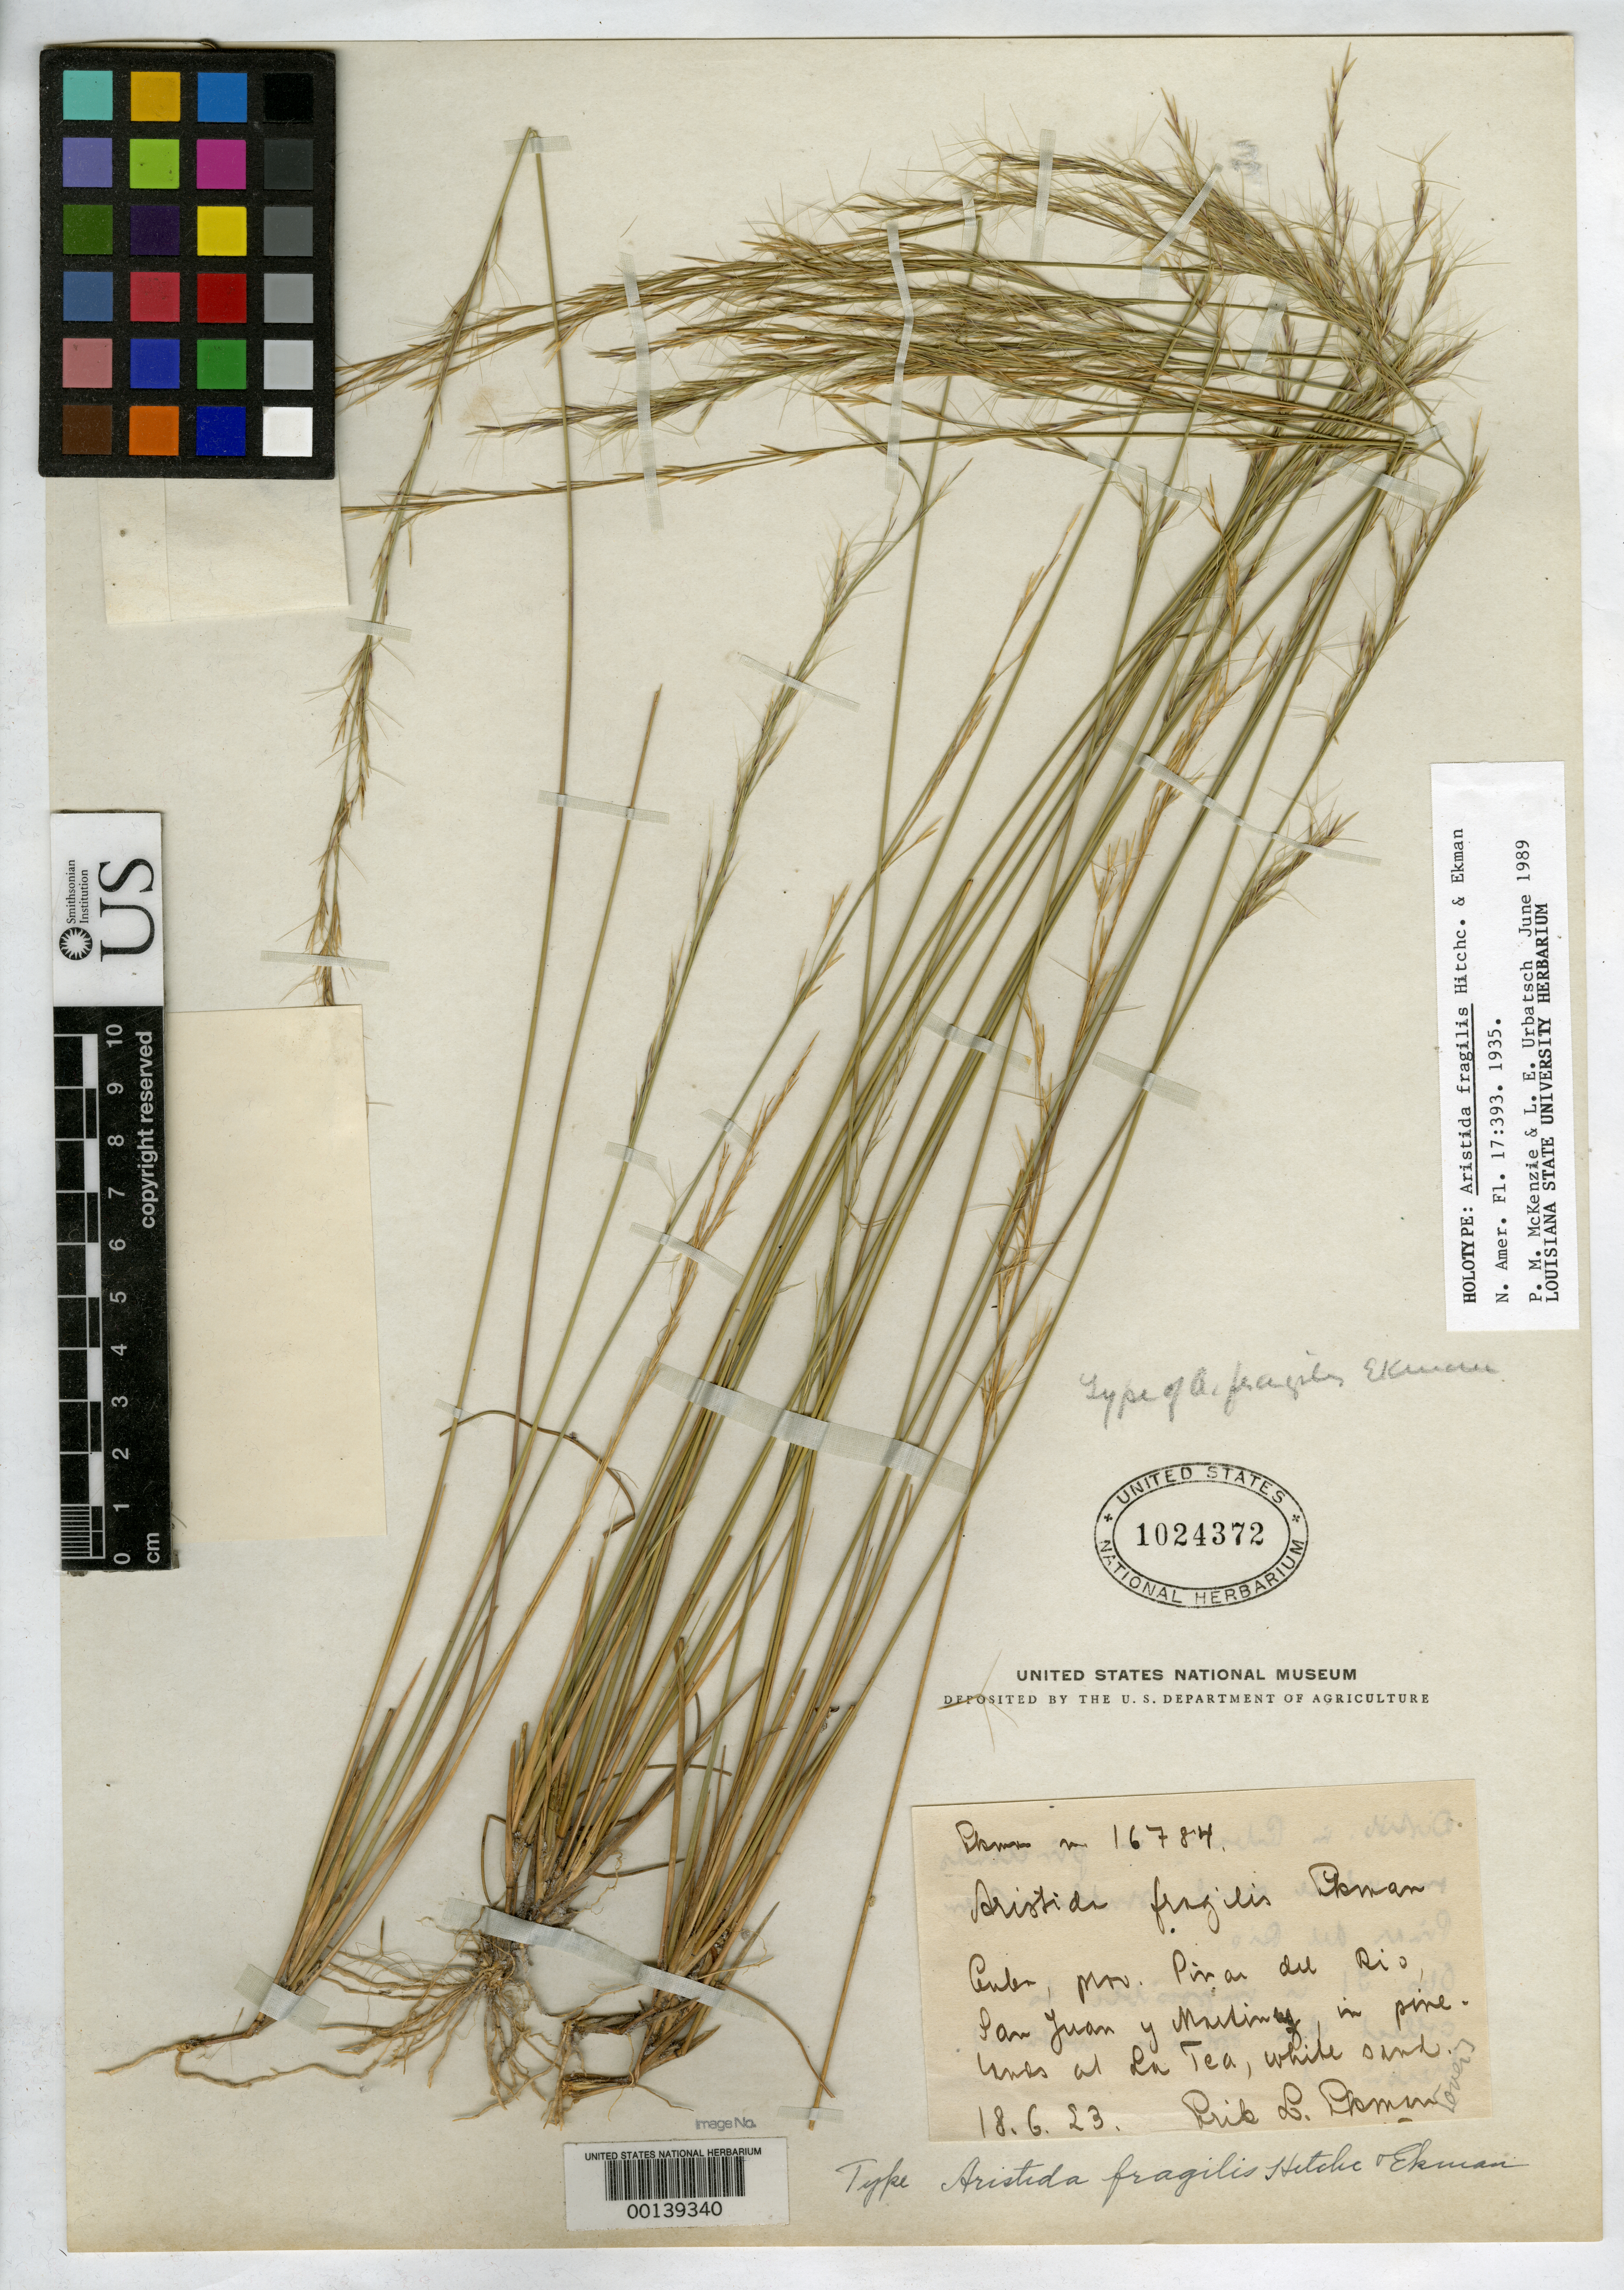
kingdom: Plantae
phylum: Tracheophyta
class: Liliopsida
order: Poales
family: Poaceae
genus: Aristida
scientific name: Aristida fragilis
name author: Hitchc. & Ekman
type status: Holotype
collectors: E. L. Ekman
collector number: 16784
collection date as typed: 18 Jun 1923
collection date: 1923-06-18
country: Cuba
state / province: Pinar del Río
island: Greater Antilles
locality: Prov. Pinar del Rio, San Juan and Martinez, at La Tea.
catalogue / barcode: US 1024372